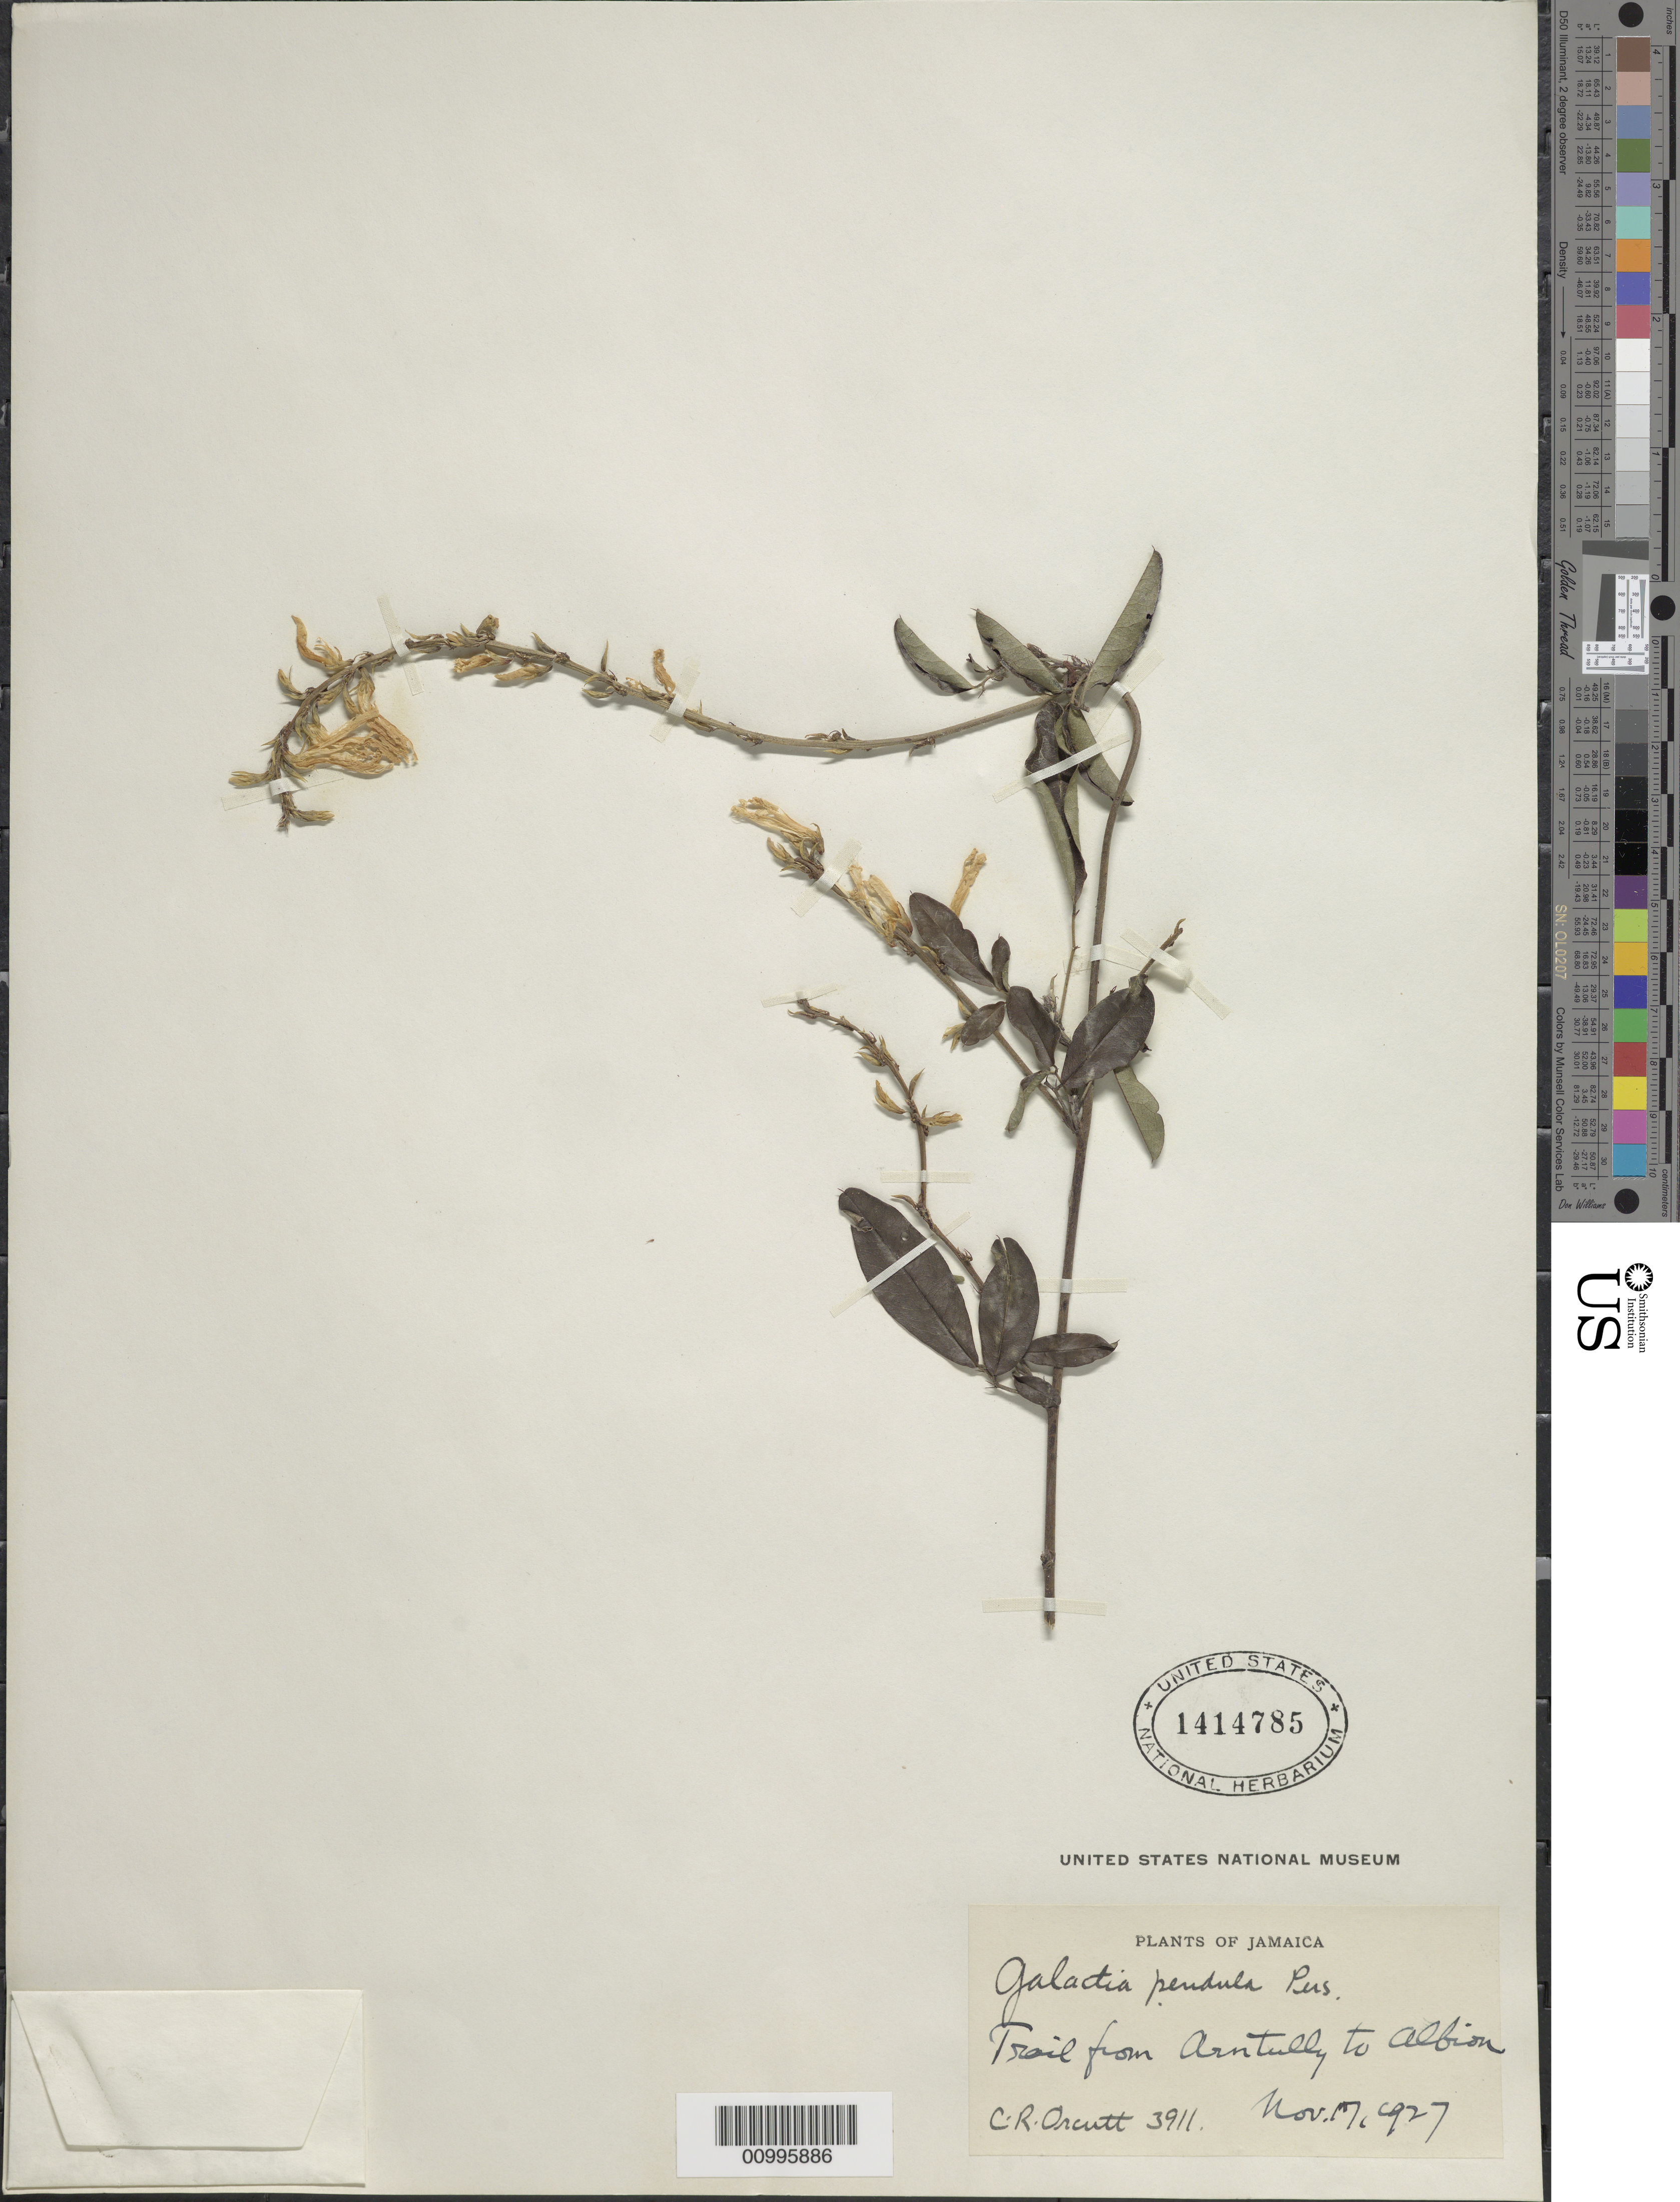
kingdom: Plantae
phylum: Tracheophyta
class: Magnoliopsida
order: Fabales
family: Fabaceae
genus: Galactia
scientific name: Galactia pendula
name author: Pers.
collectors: C. R. Orcutt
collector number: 3911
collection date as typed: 17 Nov 1927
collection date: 1927-11-17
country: Jamaica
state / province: Kingston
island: Jamaica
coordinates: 0 N, 0 E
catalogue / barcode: US 1414785